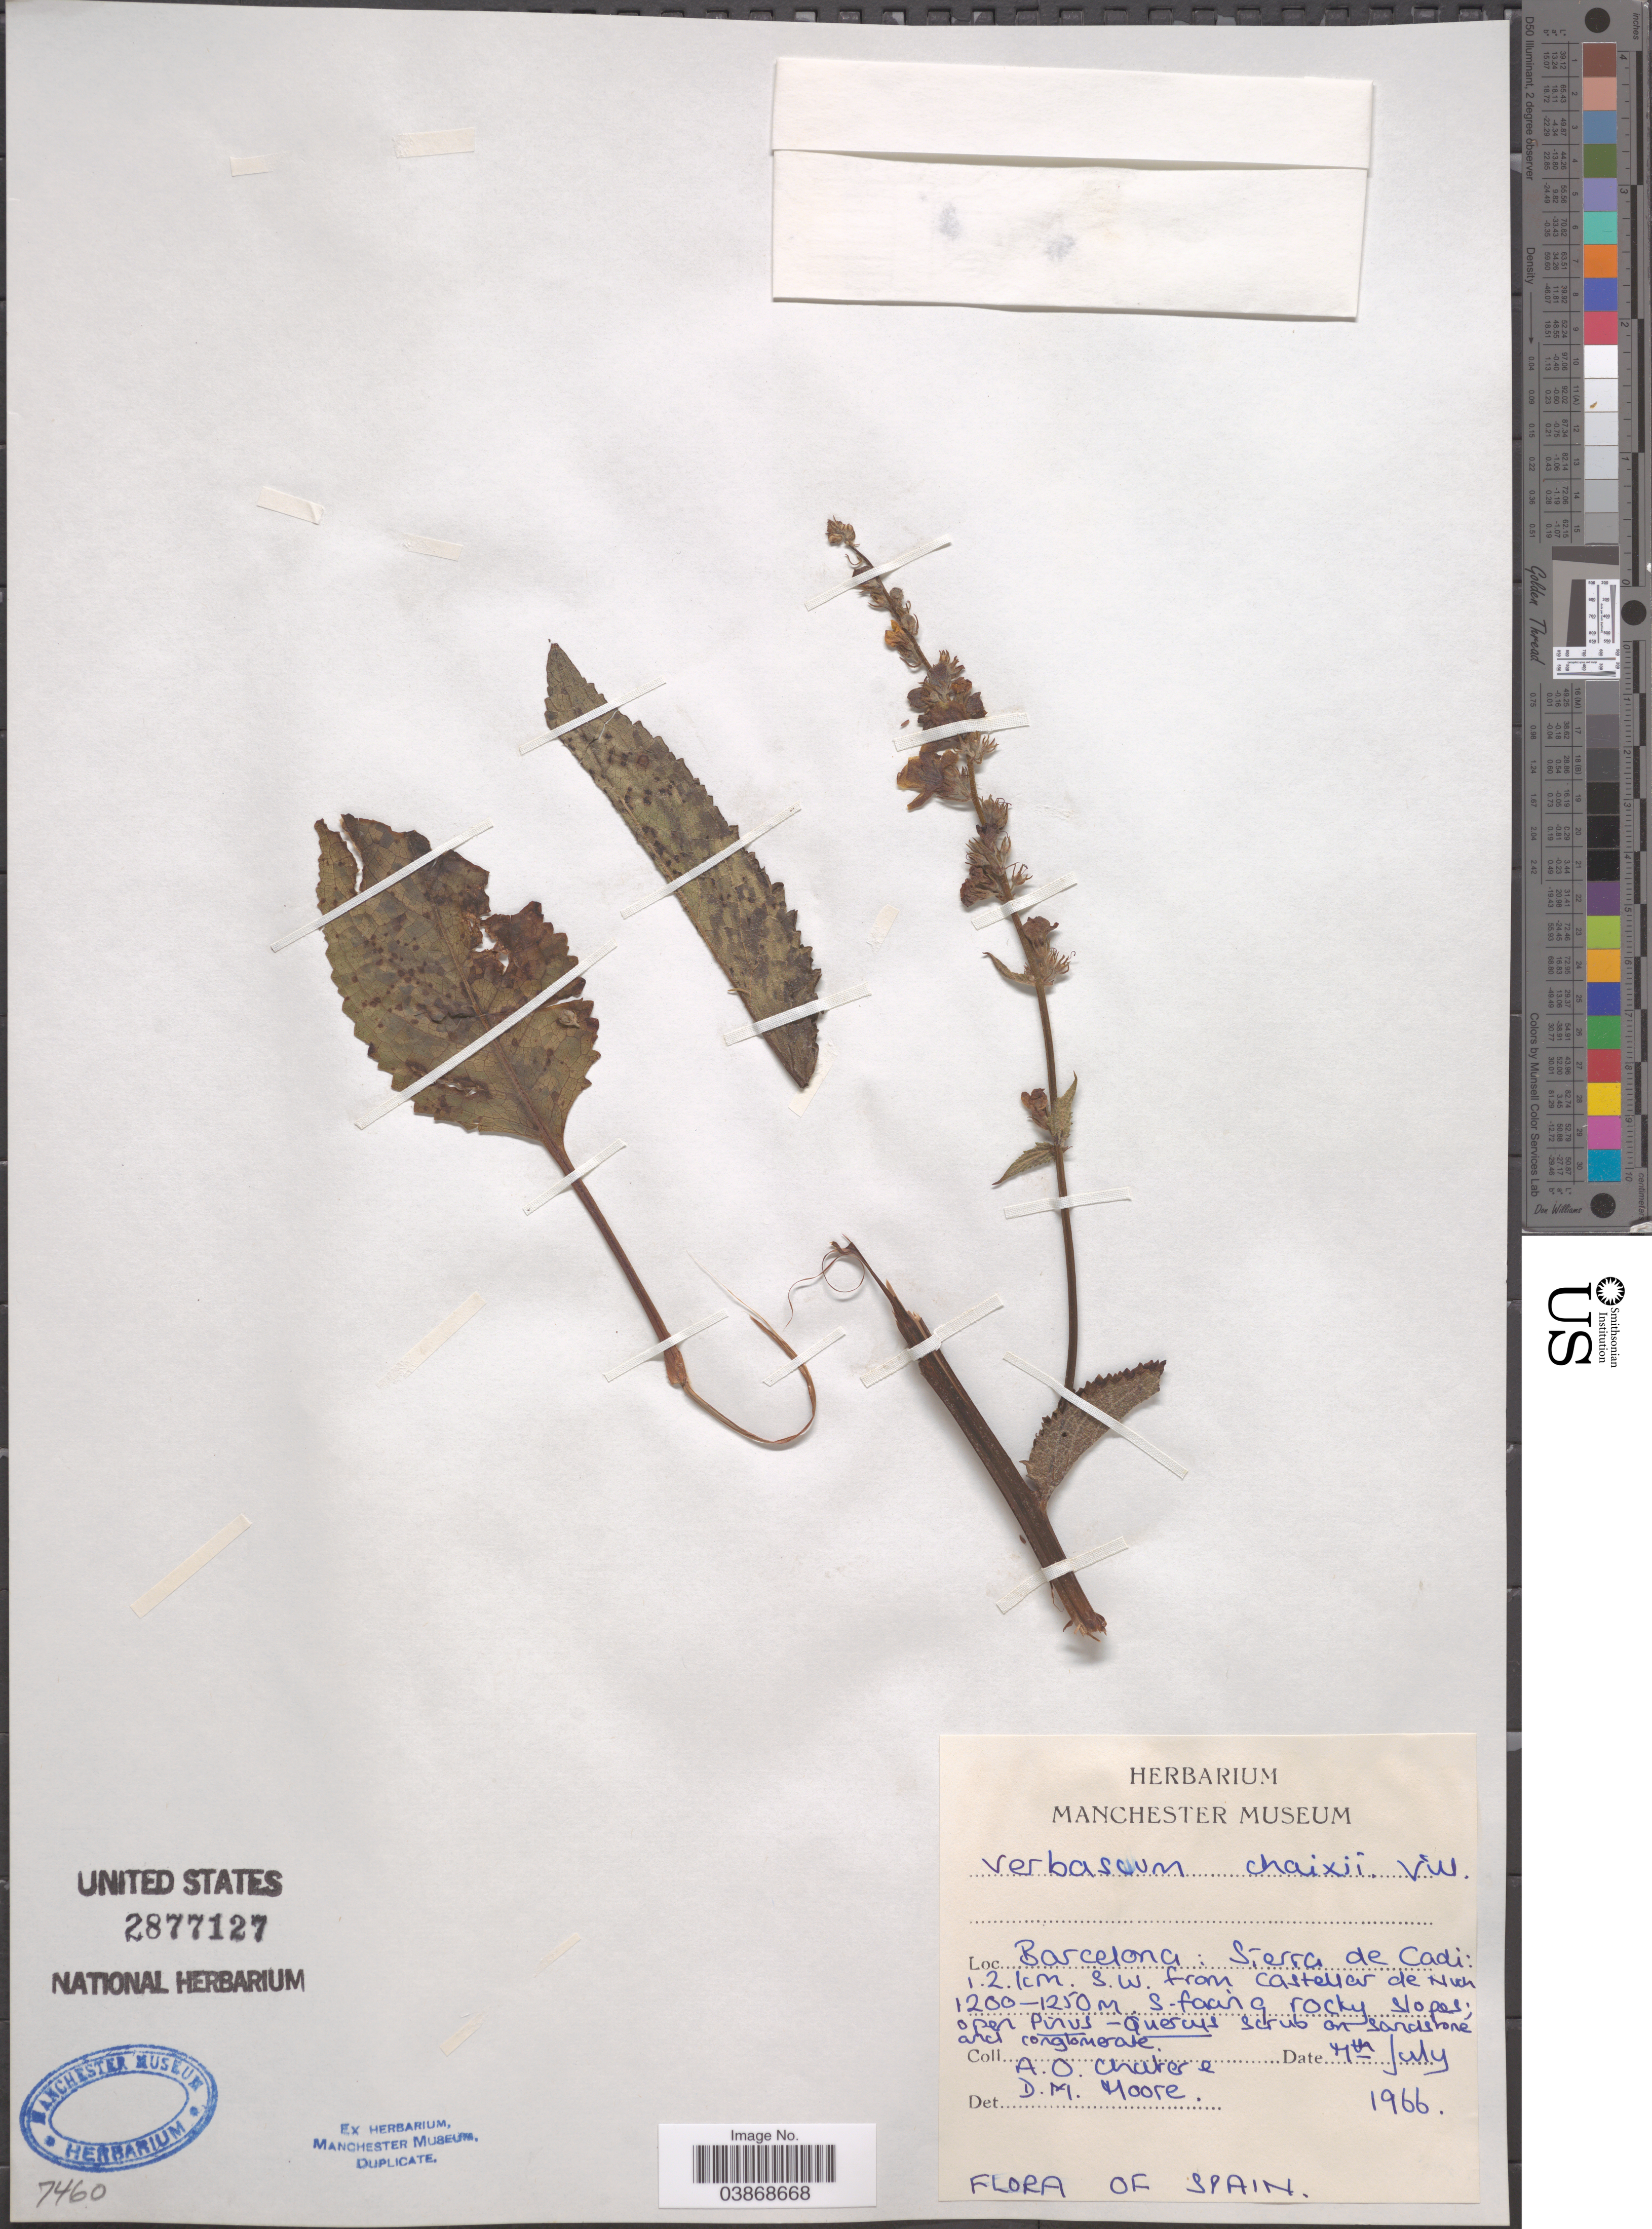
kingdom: Plantae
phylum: Tracheophyta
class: Magnoliopsida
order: Lamiales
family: Scrophulariaceae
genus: Verbascum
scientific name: Verbascum chaixii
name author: Vill.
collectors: A. O. Chater & D. Moore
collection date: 1966-07-07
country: Spain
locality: Barcelona: Sierra de Cadi: 1.2 (cm. S.W. from castellar de Nieh.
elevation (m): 1200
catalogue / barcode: US 2877127